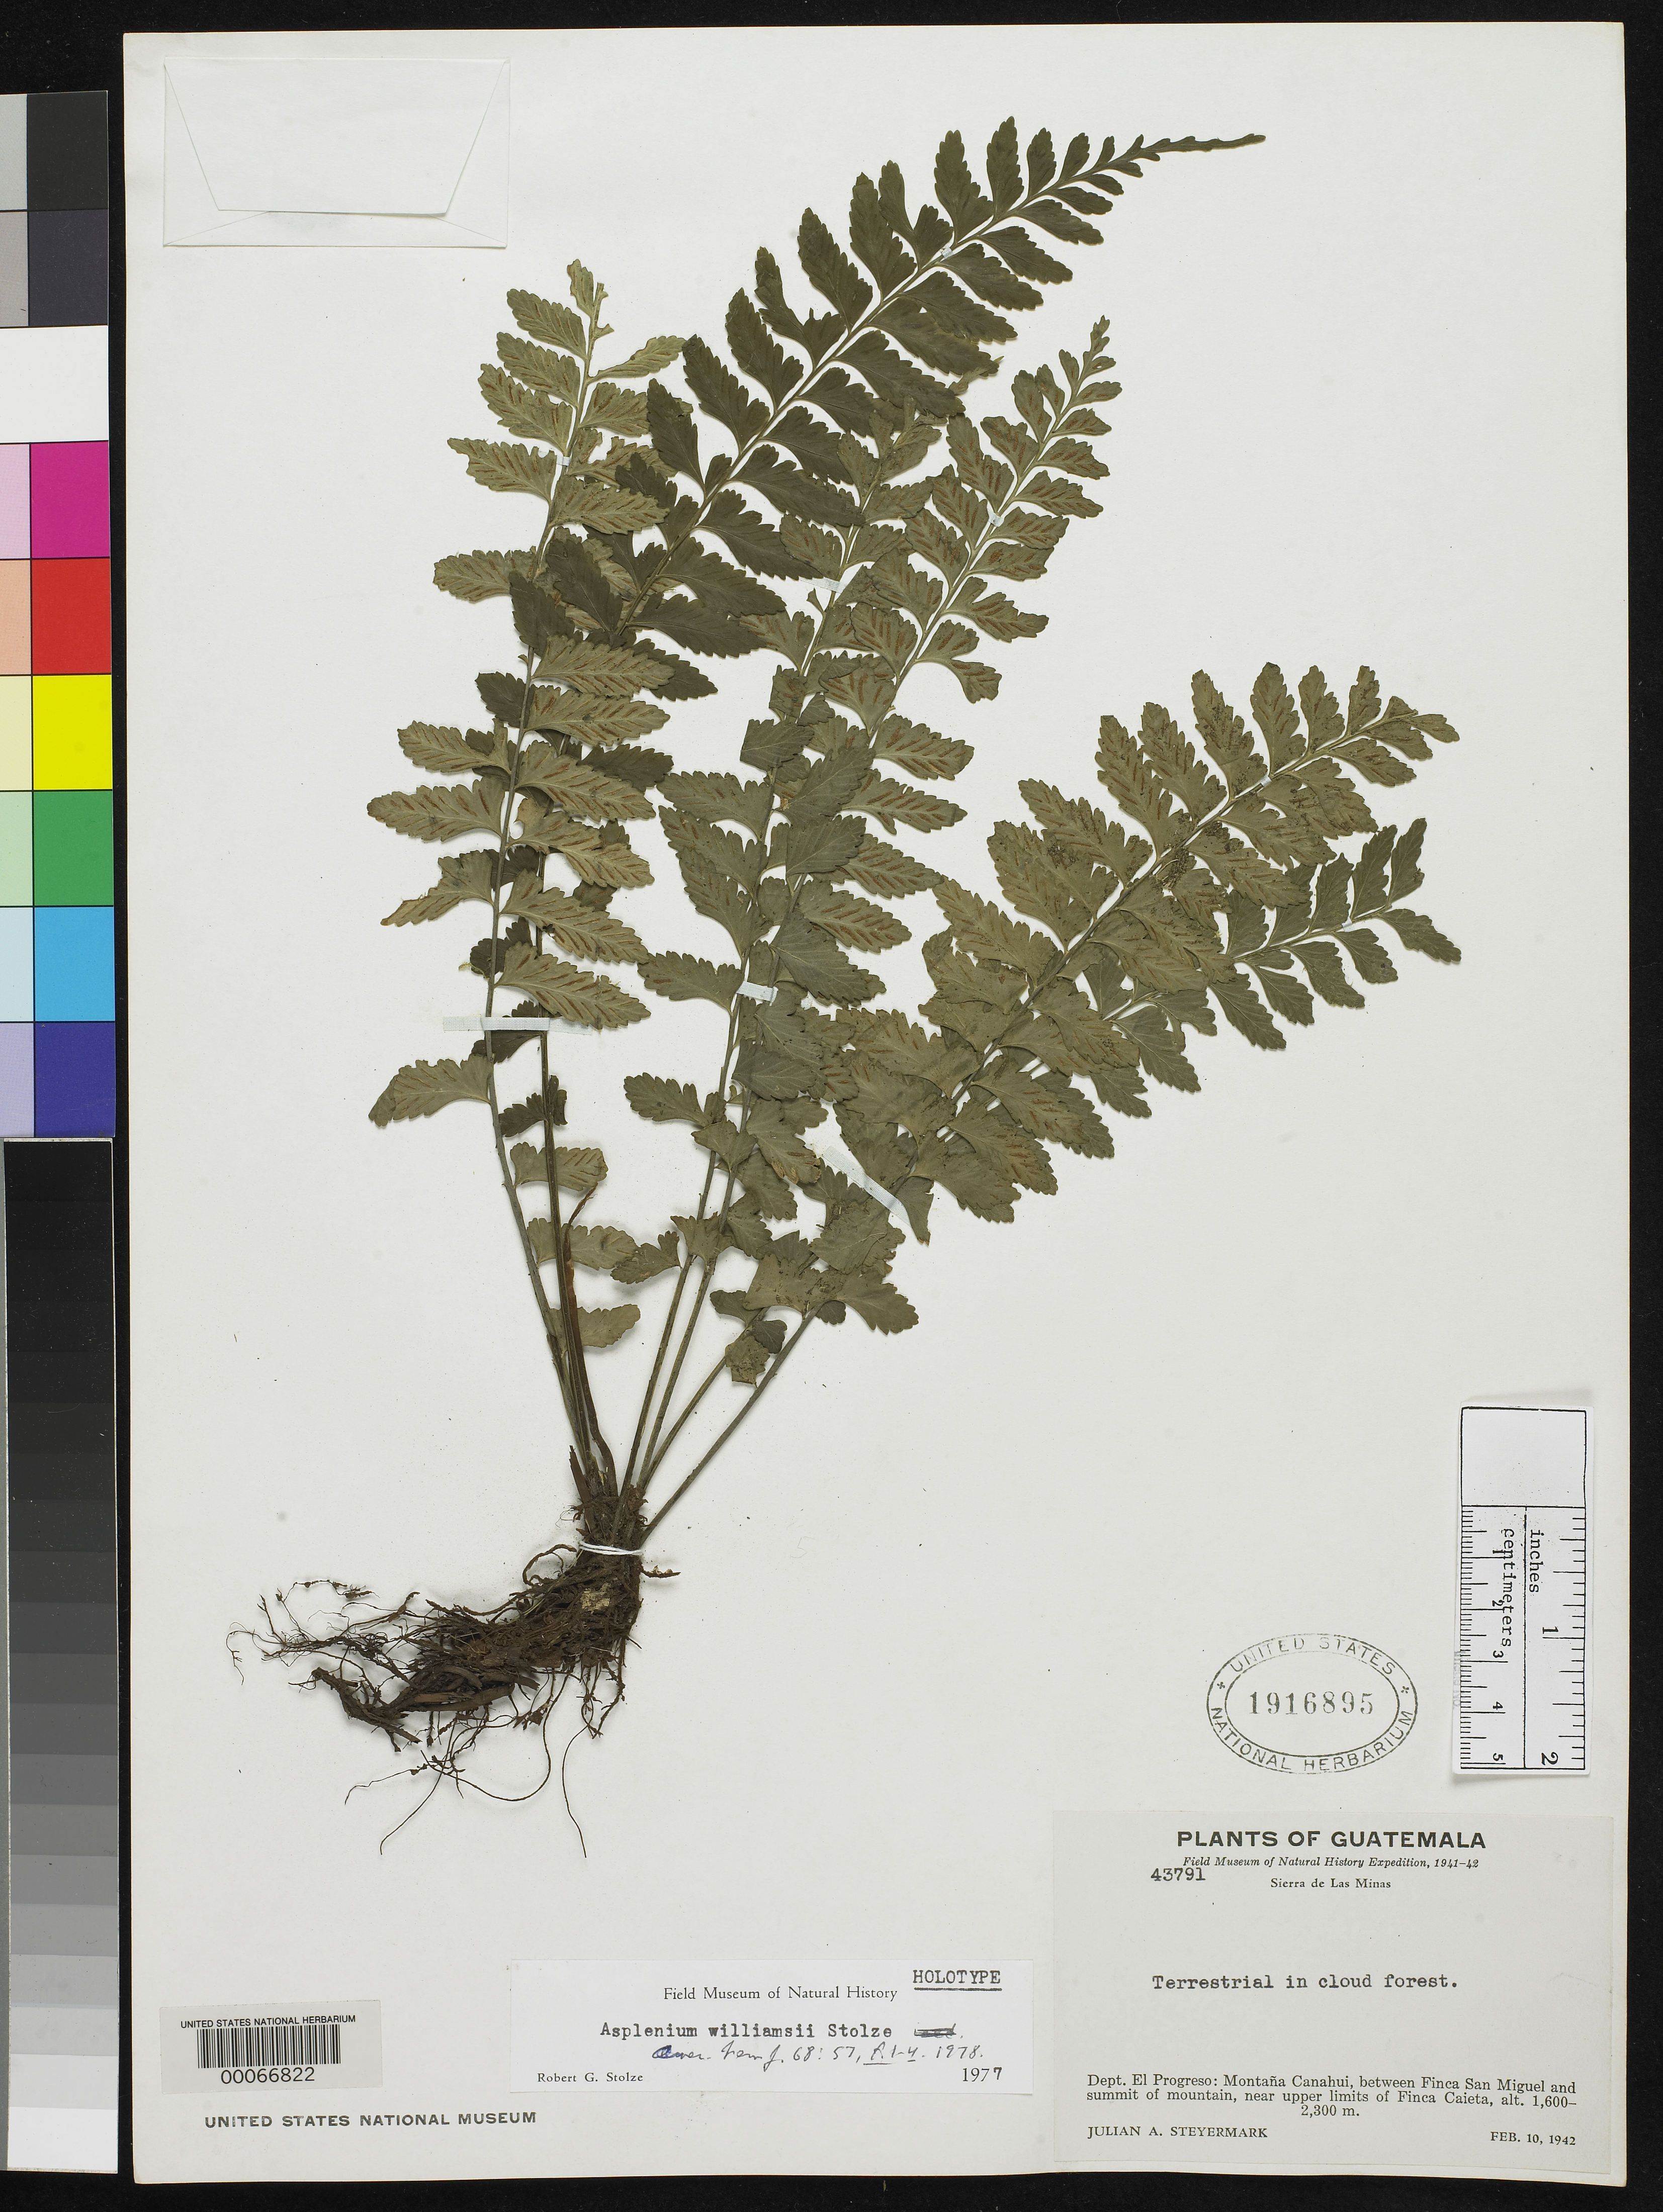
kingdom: Plantae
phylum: Tracheophyta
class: Polypodiopsida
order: Polypodiales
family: Aspleniaceae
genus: Asplenium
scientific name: Asplenium williamsii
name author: Stolze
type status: Holotype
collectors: J. Steyermark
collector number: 43791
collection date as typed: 10 Feb 1942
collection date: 1942-02-10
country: Guatemala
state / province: El Progreso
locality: Summit of mtn., Finca Caieta.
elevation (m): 1600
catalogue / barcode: US 1916895